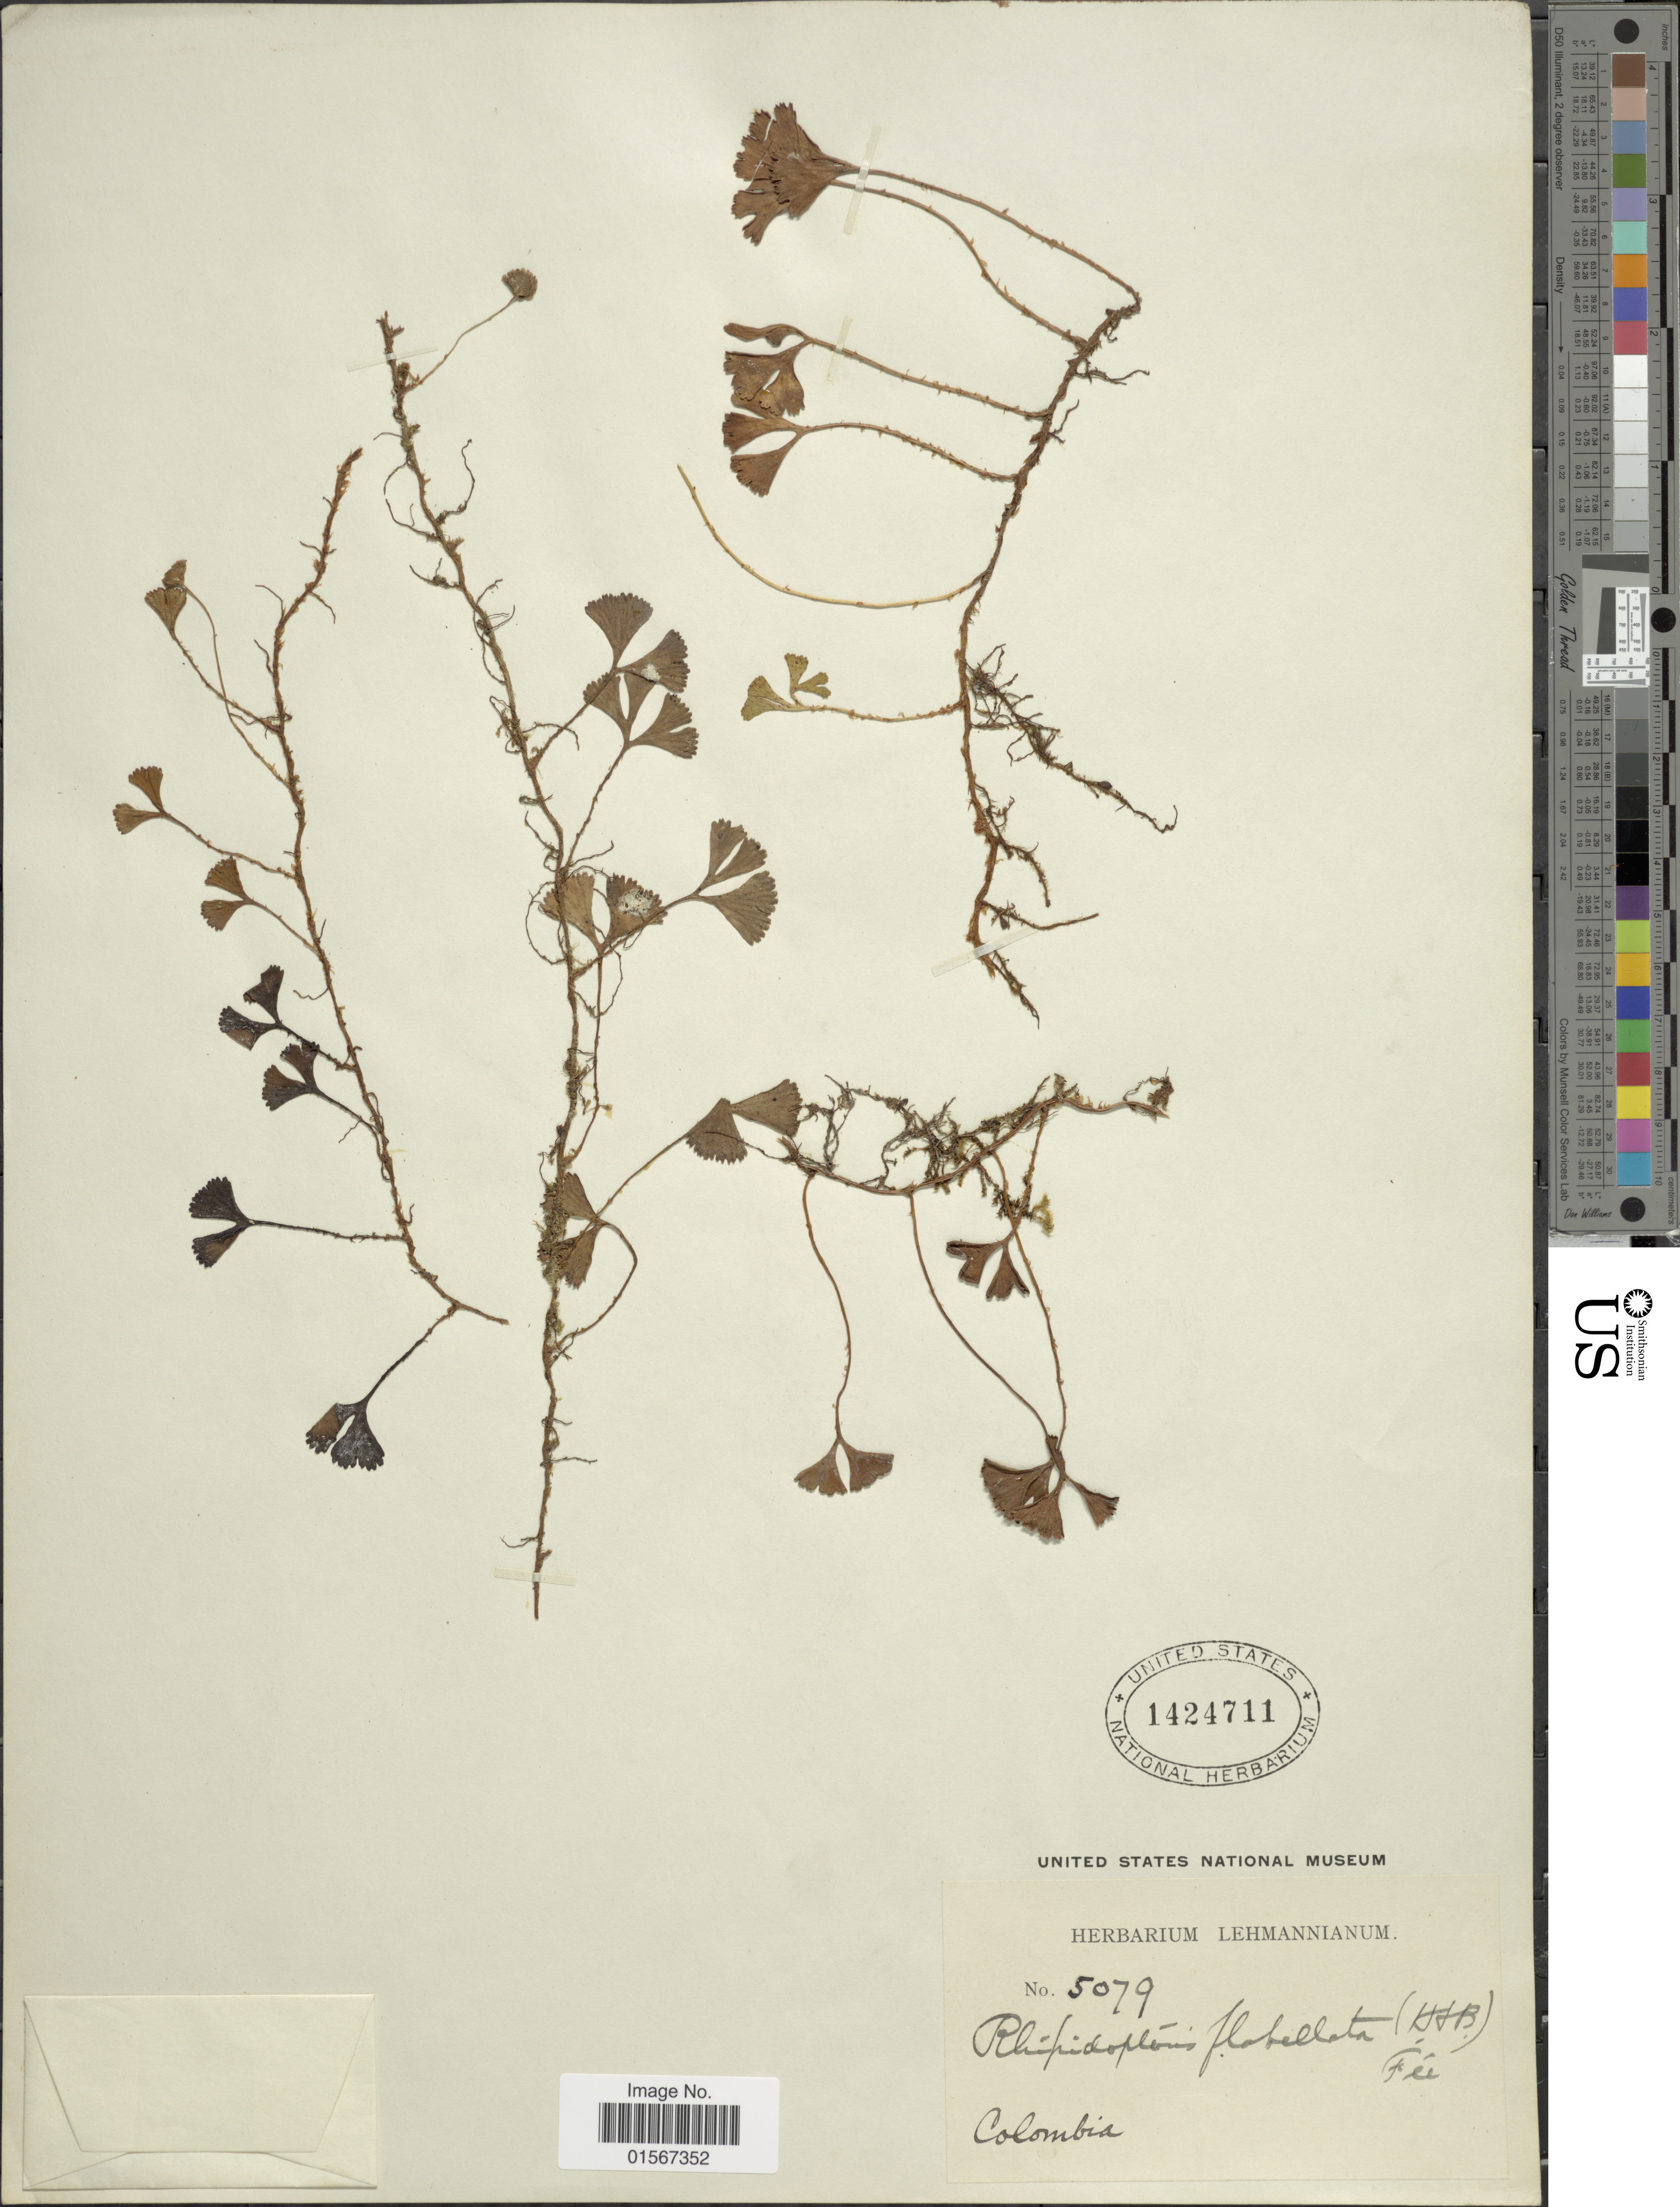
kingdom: Plantae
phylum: Tracheophyta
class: Polypodiopsida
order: Polypodiales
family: Dryopteridaceae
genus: Elaphoglossum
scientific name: Elaphoglossum peltatum f. flabellatum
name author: (Humb. & Bonpl. ex Willd.) Mickel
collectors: ex herb. Lehmannianum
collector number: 5079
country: Colombia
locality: Colombia.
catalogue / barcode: US 1424711